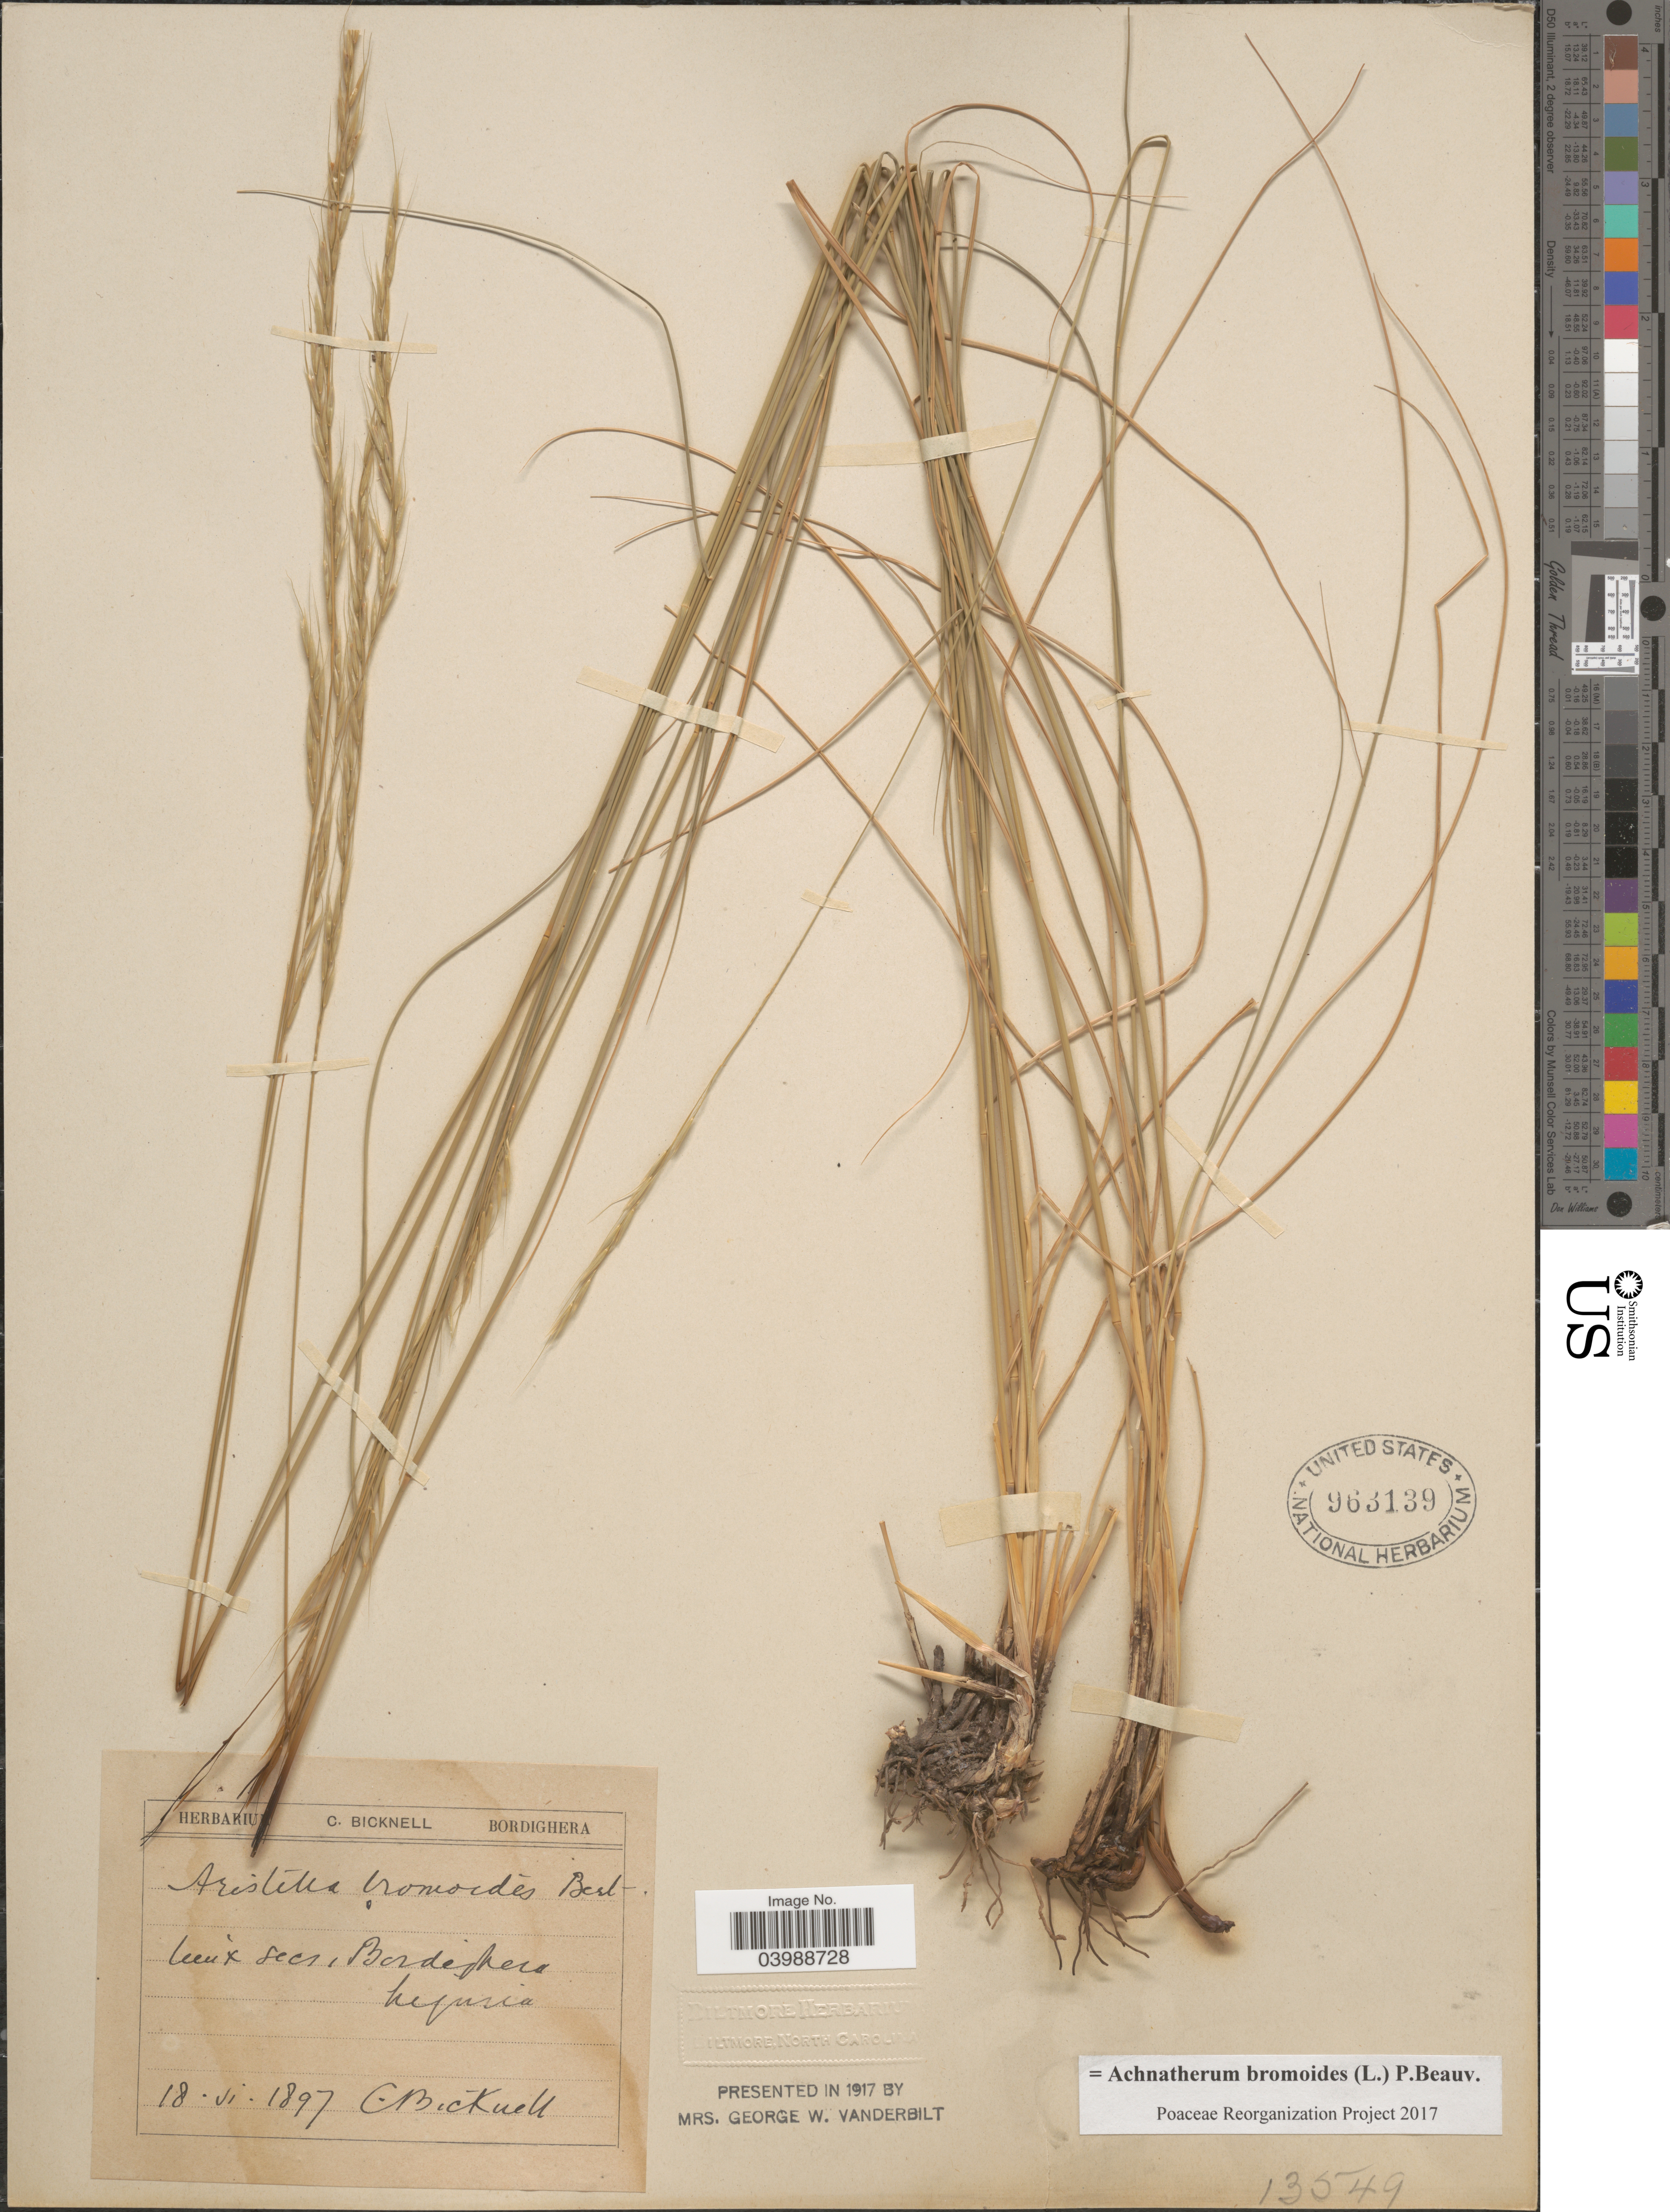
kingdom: Plantae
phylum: Tracheophyta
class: Liliopsida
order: Poales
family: Poaceae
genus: Achnatherum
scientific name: Achnatherum bromoides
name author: (L.) P. Beauv.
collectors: C. Bicknell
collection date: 1897-06-18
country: Italy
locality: Lieux secs i Bordighera in Liguria.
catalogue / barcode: US 963139